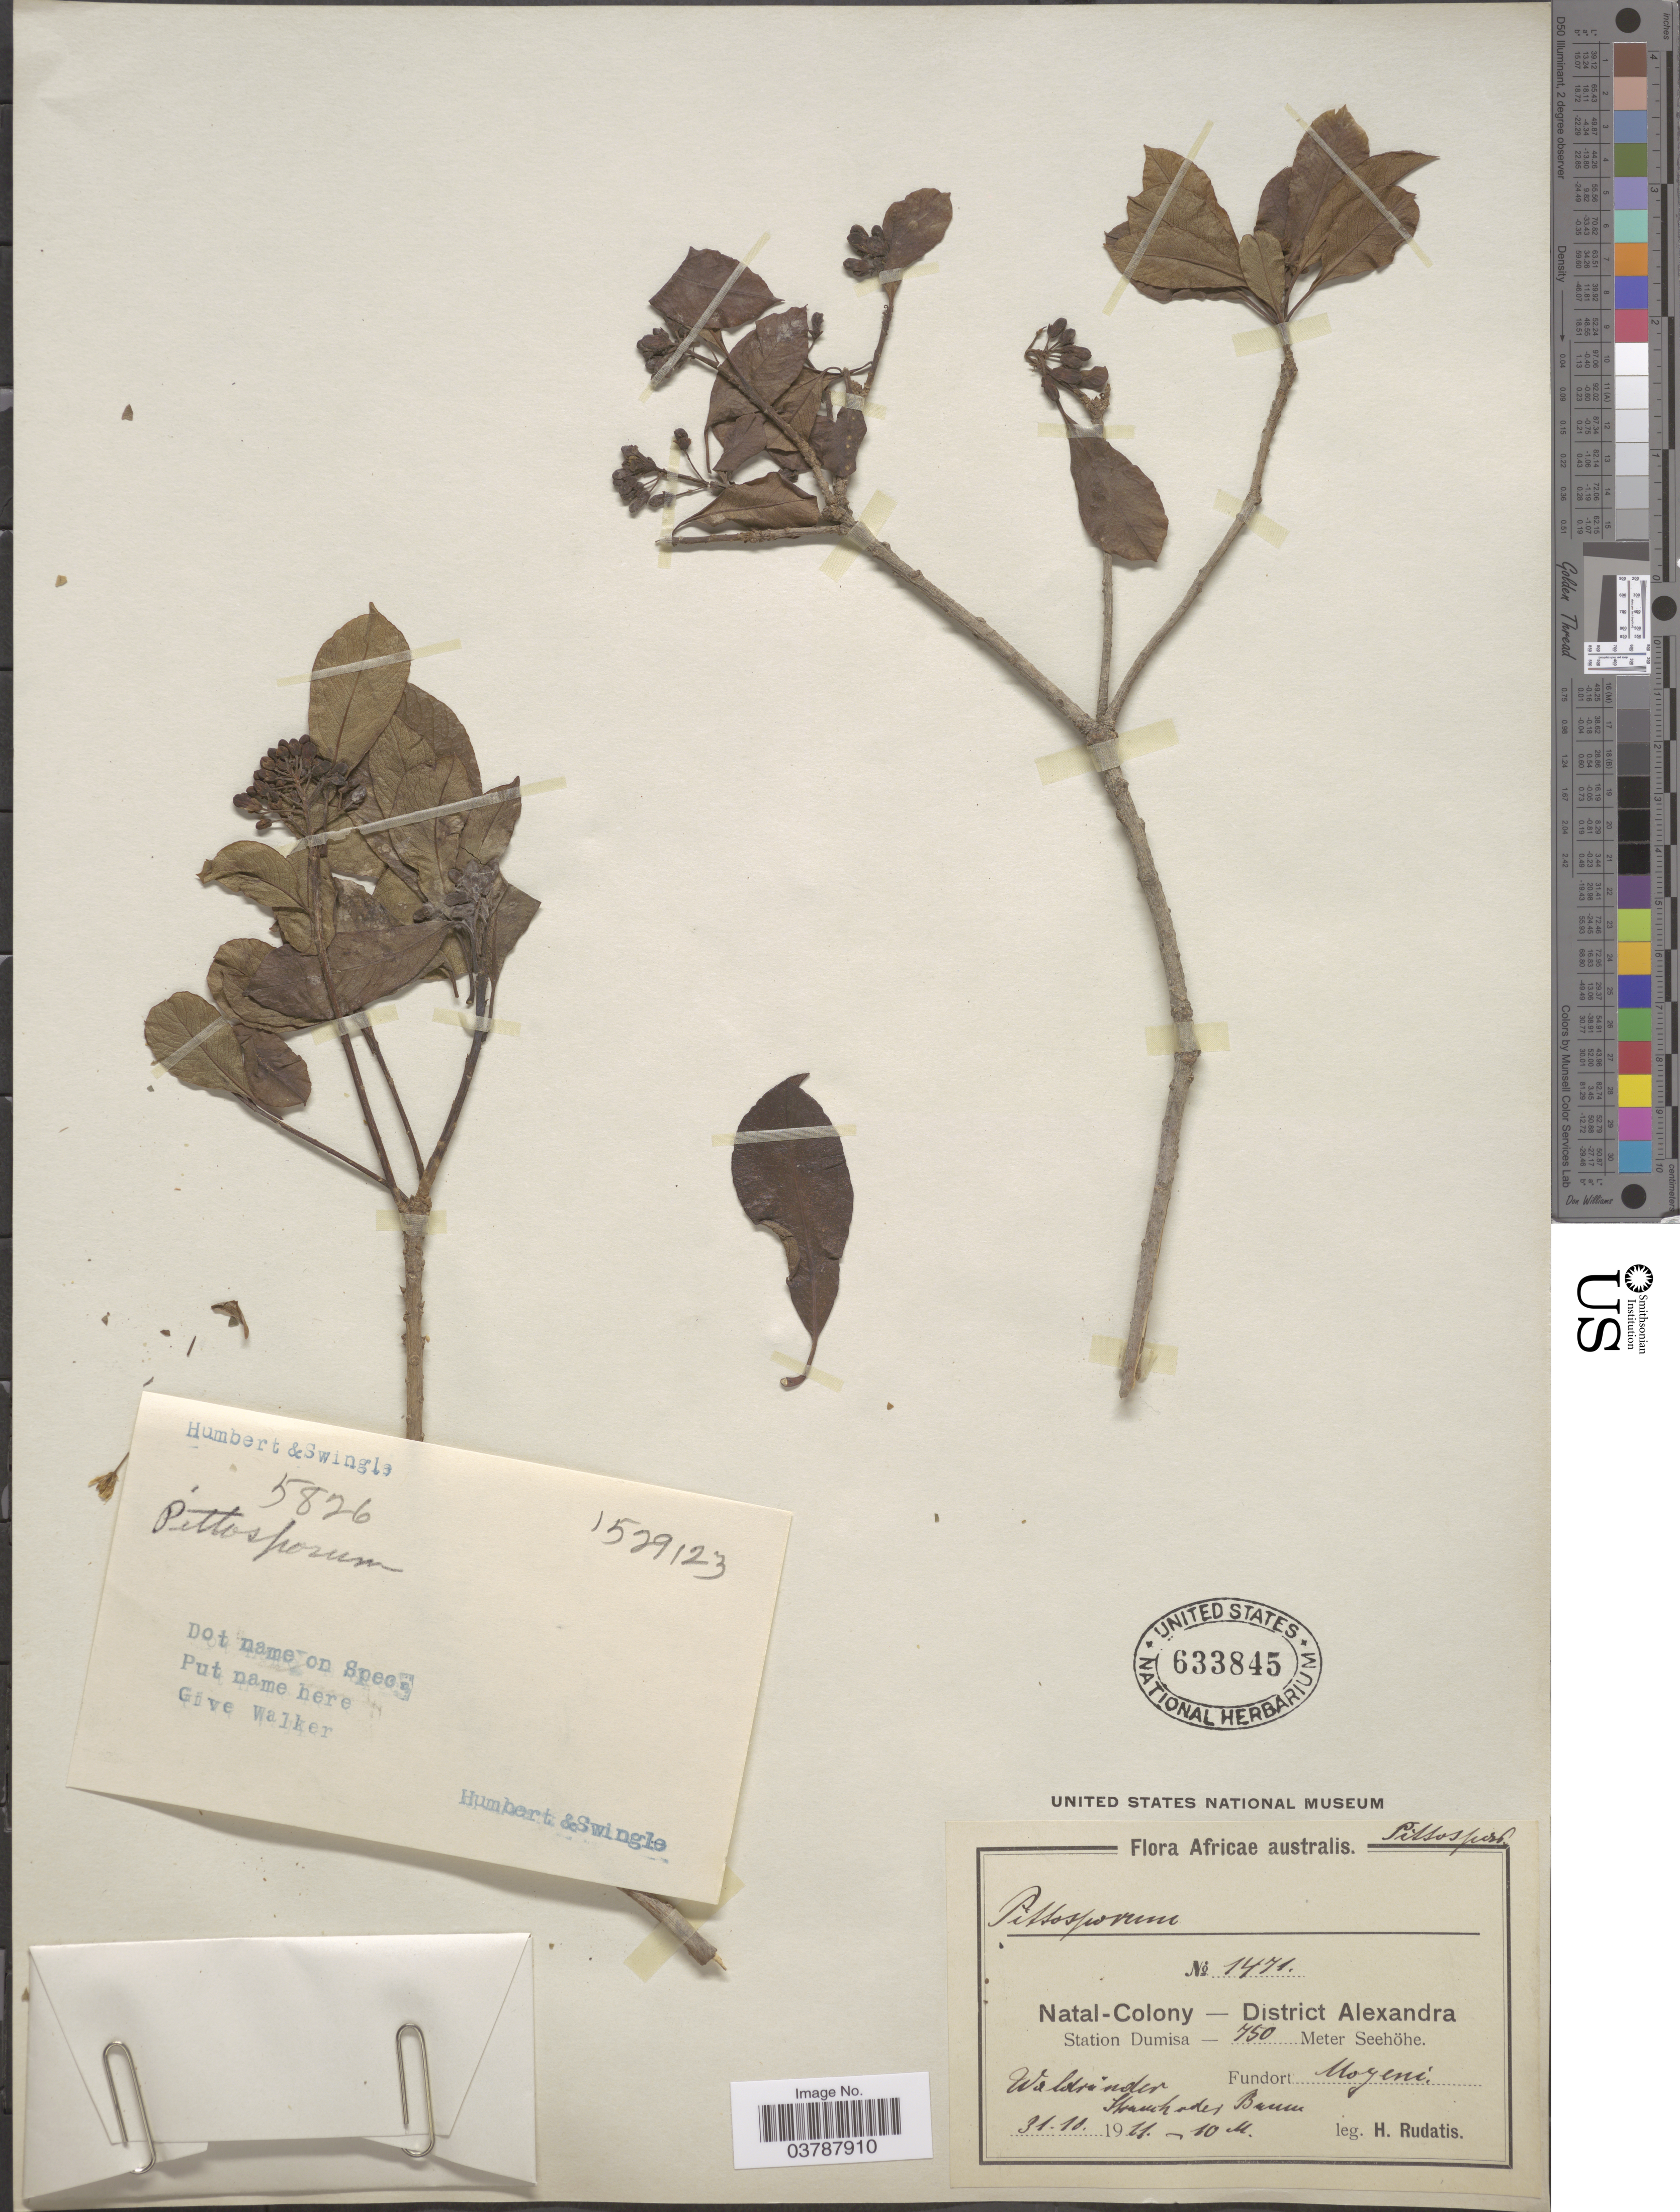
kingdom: Plantae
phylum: Tracheophyta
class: Magnoliopsida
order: Apiales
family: Pittosporaceae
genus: Pittosporum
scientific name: Pittosporum sp.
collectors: H. Rudatis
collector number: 1471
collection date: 1911-10-31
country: South Africa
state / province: KwaZulu-Natal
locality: Africae australis. Natal-Colony - District Alexandra. Station Dumisa. Fundort Moyeni. Waldrinden Shrush ades Brum.*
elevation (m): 750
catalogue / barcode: US 633845